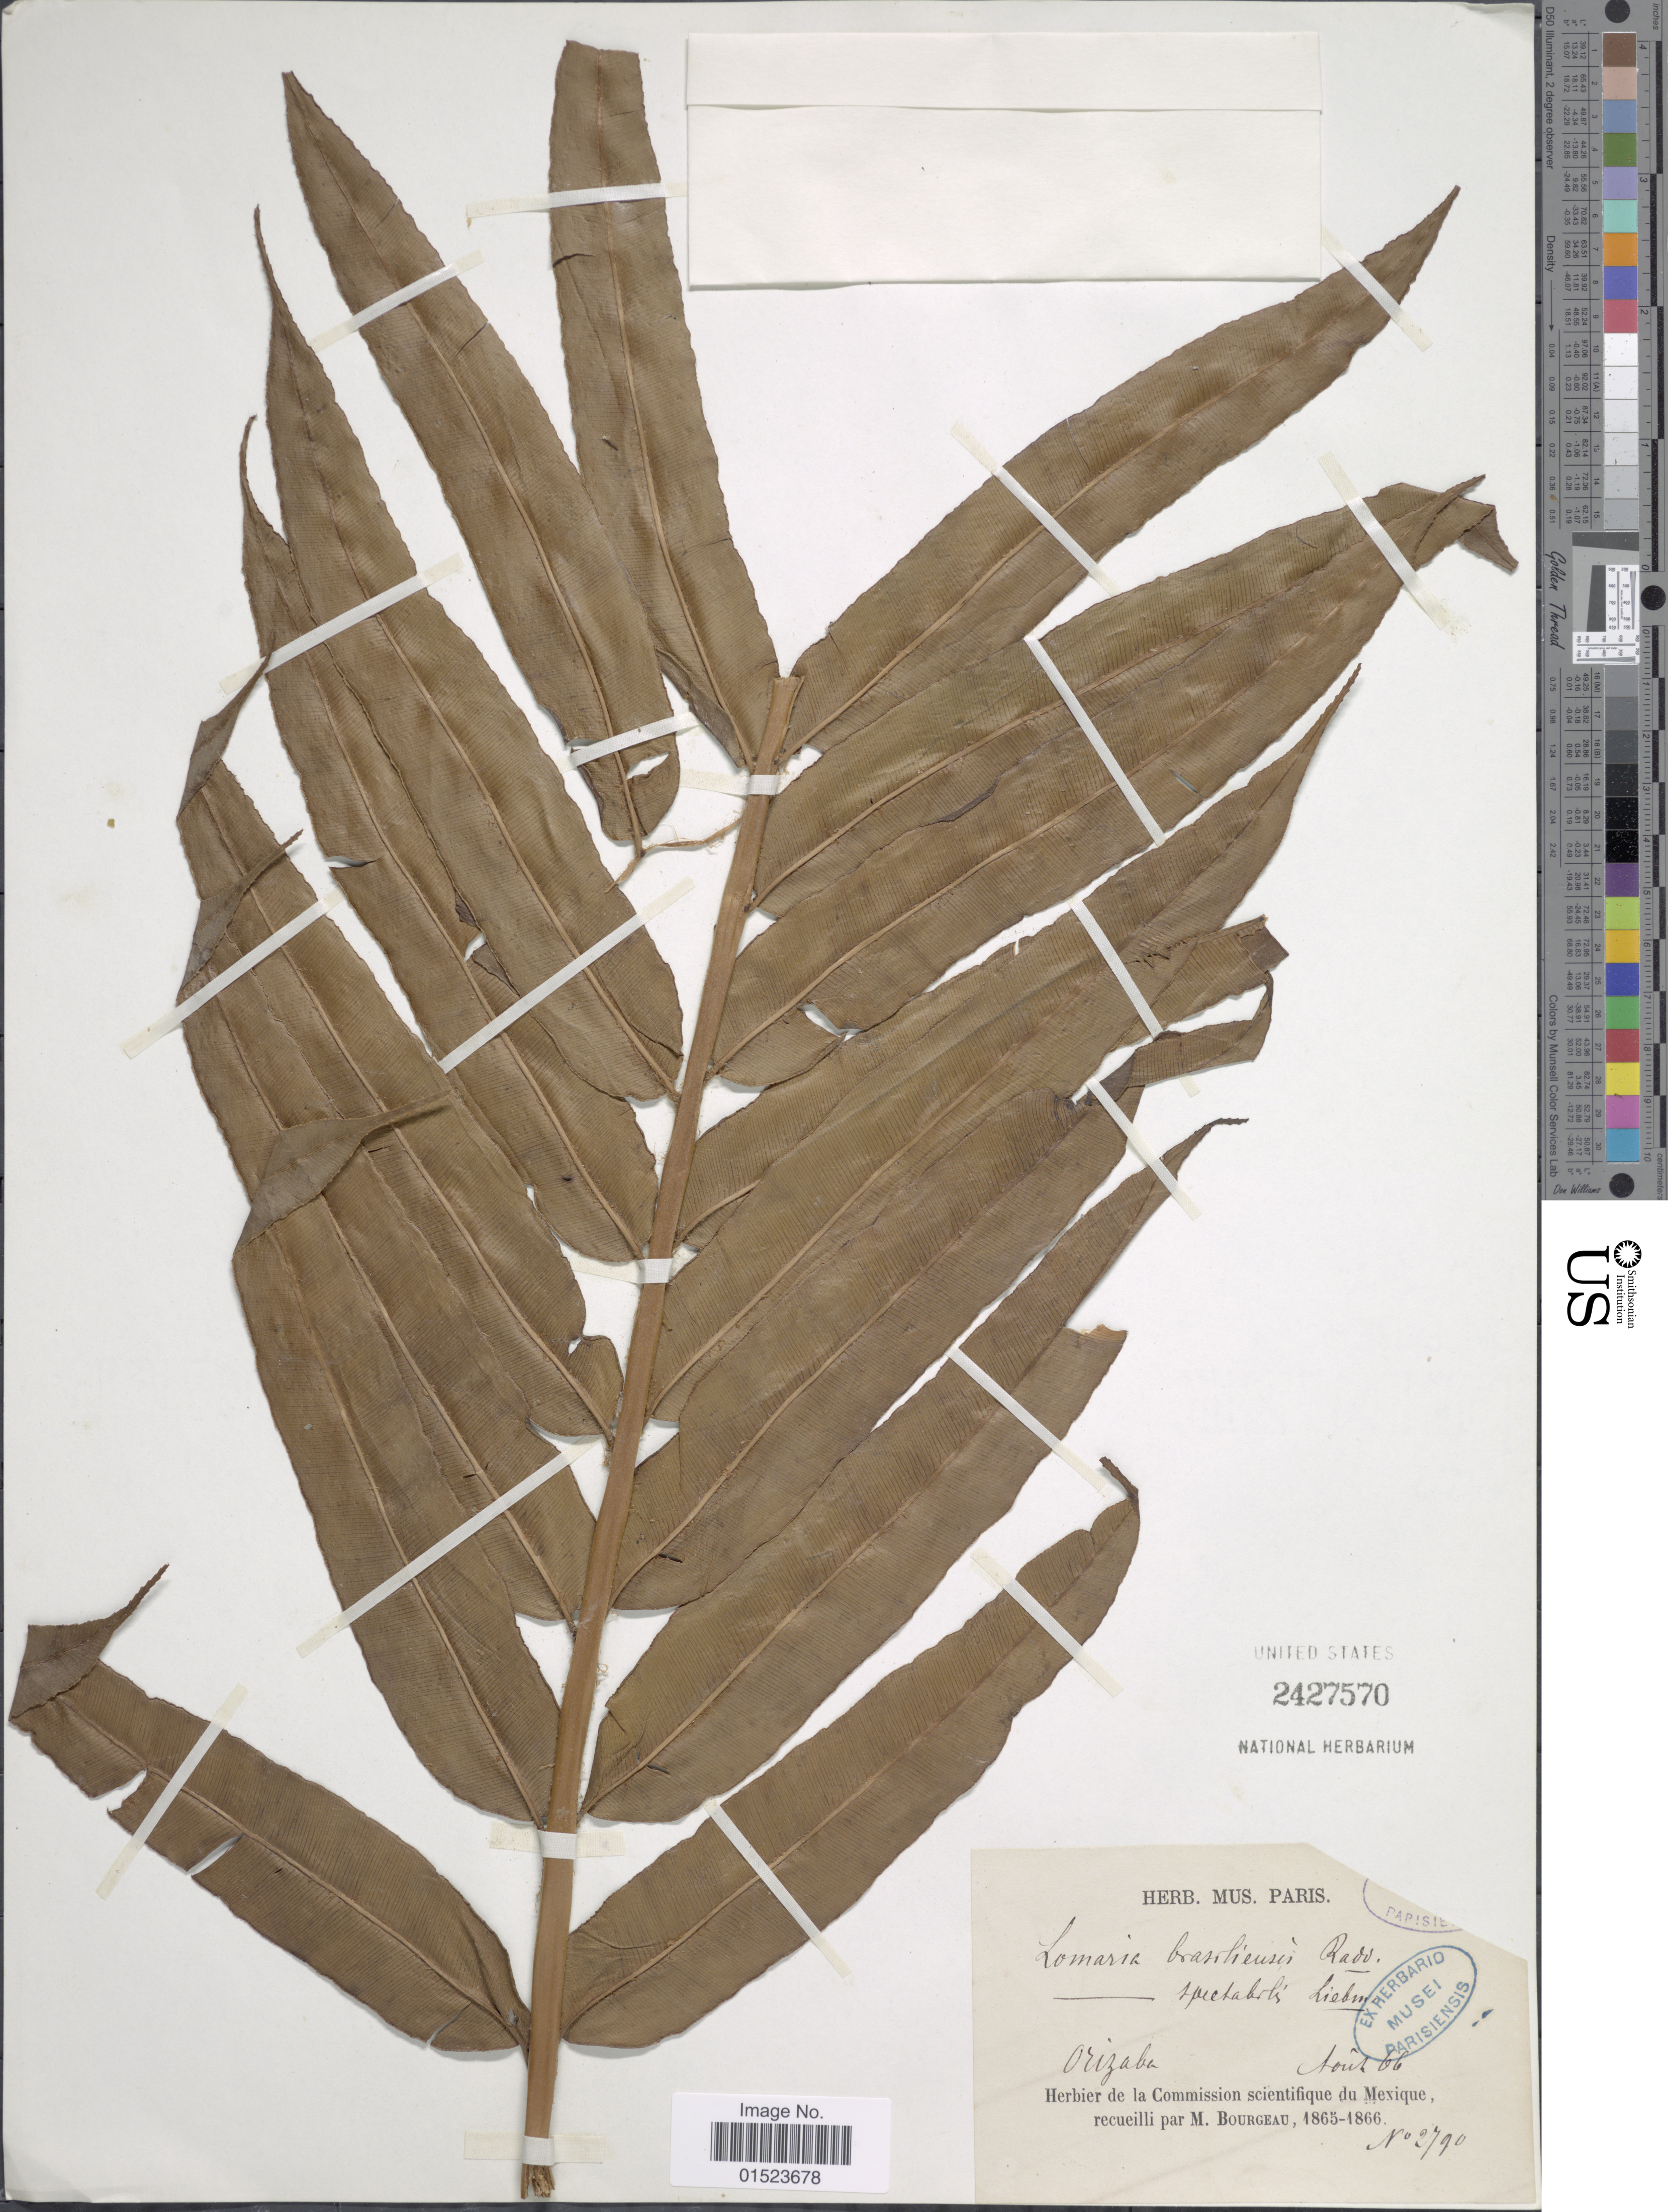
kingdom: Plantae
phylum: Tracheophyta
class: Polypodiopsida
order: Polypodiales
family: Blechnaceae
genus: Blechnum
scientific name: Blechnum brasiliense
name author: Desv.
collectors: M. Bourgeau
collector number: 2790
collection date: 1866-08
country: Mexico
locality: Orizaba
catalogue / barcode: US 2427570